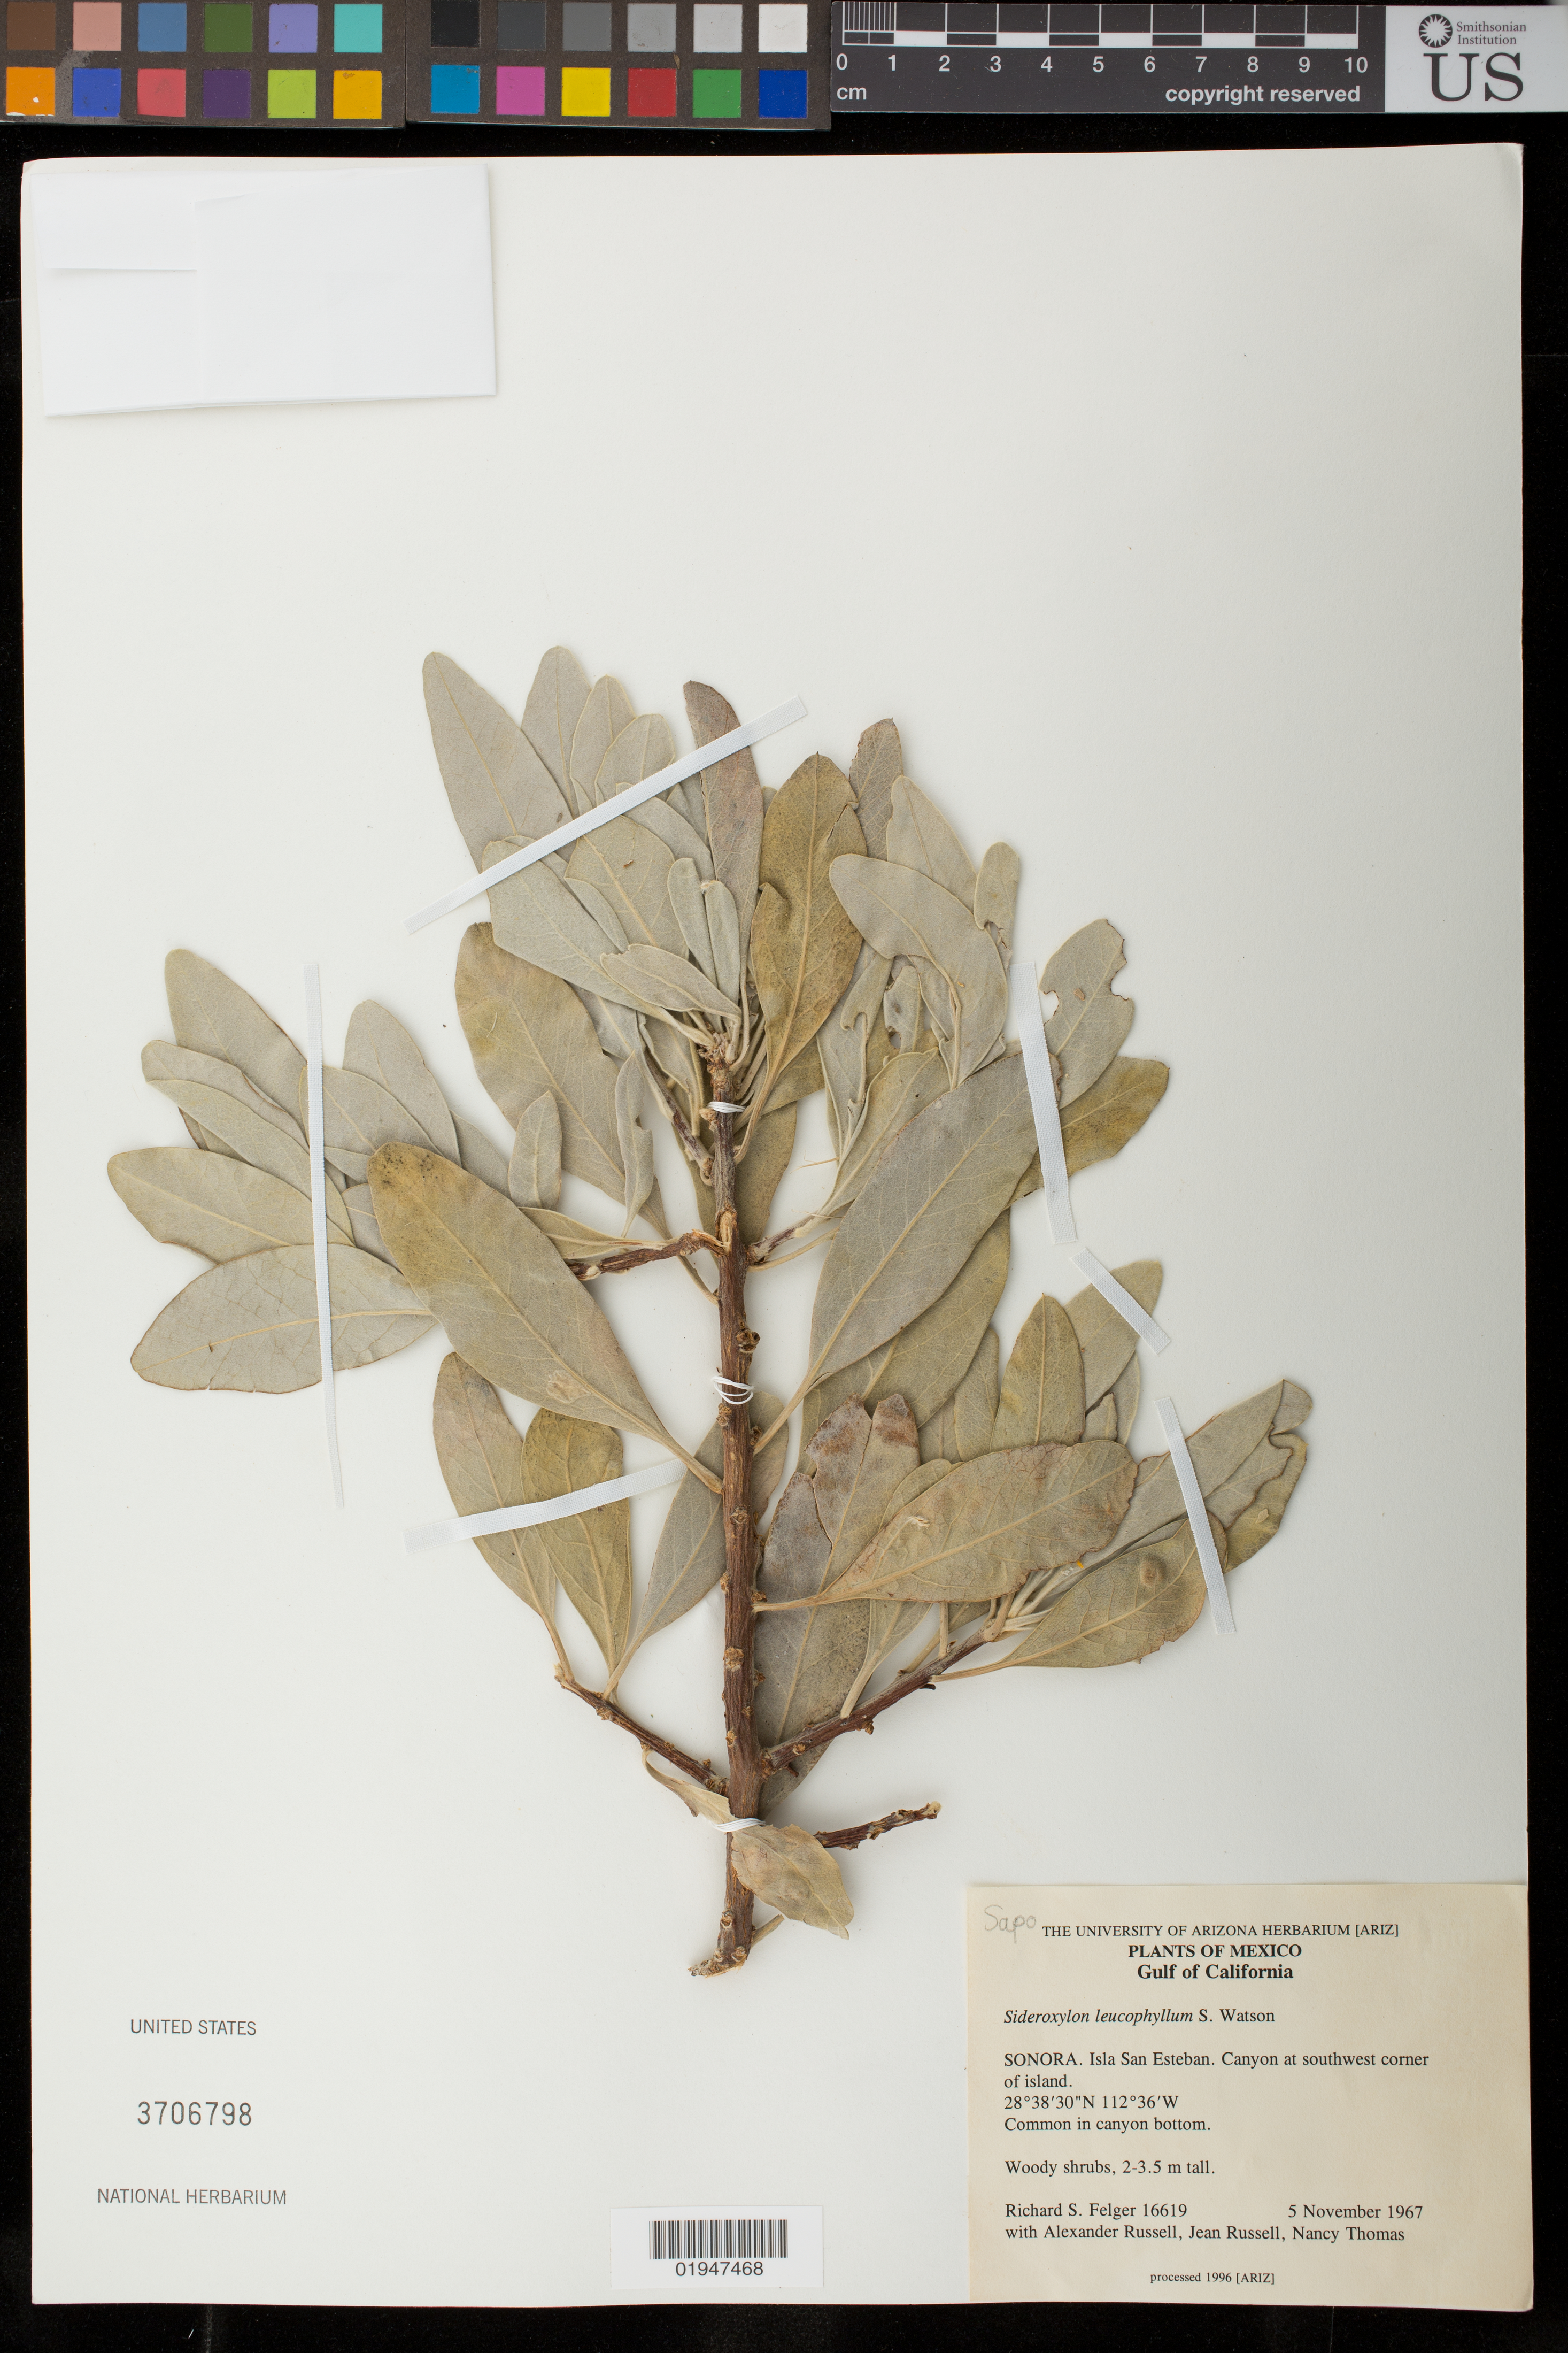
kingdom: Plantae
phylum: Tracheophyta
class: Magnoliopsida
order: Ericales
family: Sapotaceae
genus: Sideroxylon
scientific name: Sideroxylon leucophyllum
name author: S. Watson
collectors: R. S. Felger, A. Russell, J. Russell & N. Thomas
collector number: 16619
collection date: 1967-11-05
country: Mexico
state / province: Sonora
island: San Esteban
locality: Isla Esteban. Canyon at SW corner of island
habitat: Common in canyon bottom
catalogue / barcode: US 3706798